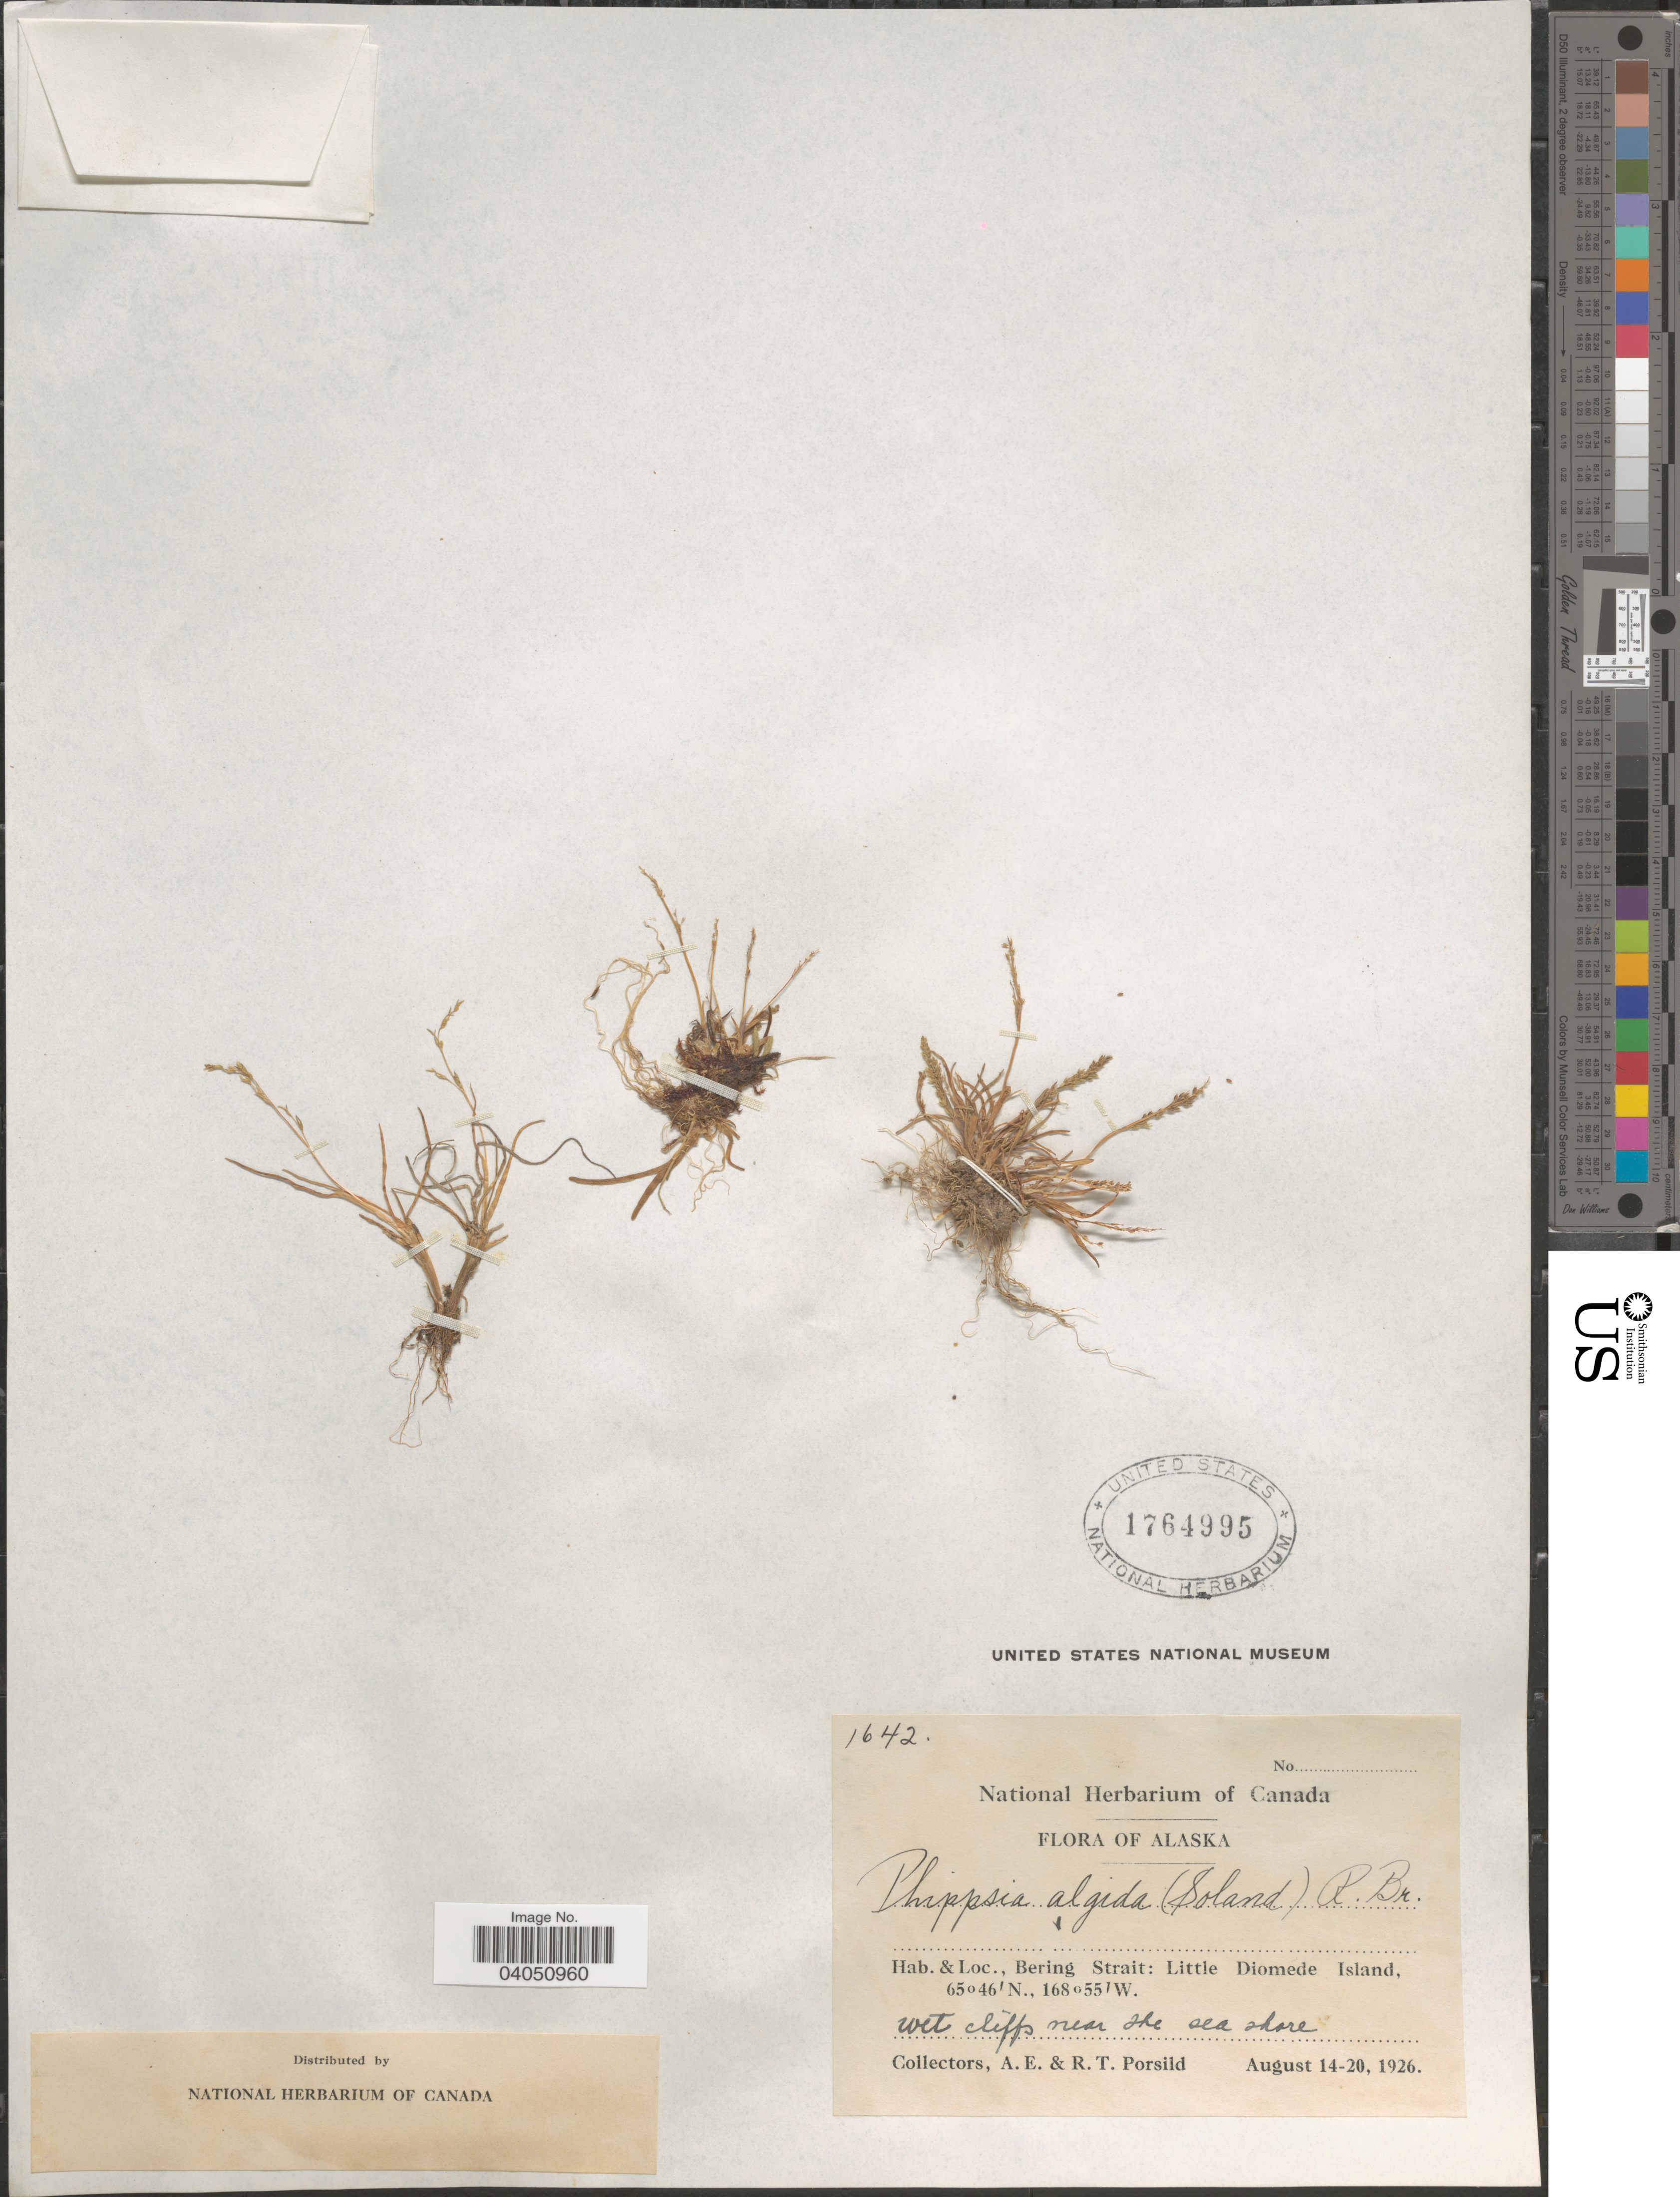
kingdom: Plantae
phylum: Tracheophyta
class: Liliopsida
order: Poales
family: Poaceae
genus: Phippsia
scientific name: Phippsia algida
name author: (Sol.) R. Br.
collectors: R. T. Porsild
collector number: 1642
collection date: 1926-08-14/1926-08-20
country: United States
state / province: Alaska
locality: Bering Strait: Little Diomede Island.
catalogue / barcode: US 1764995